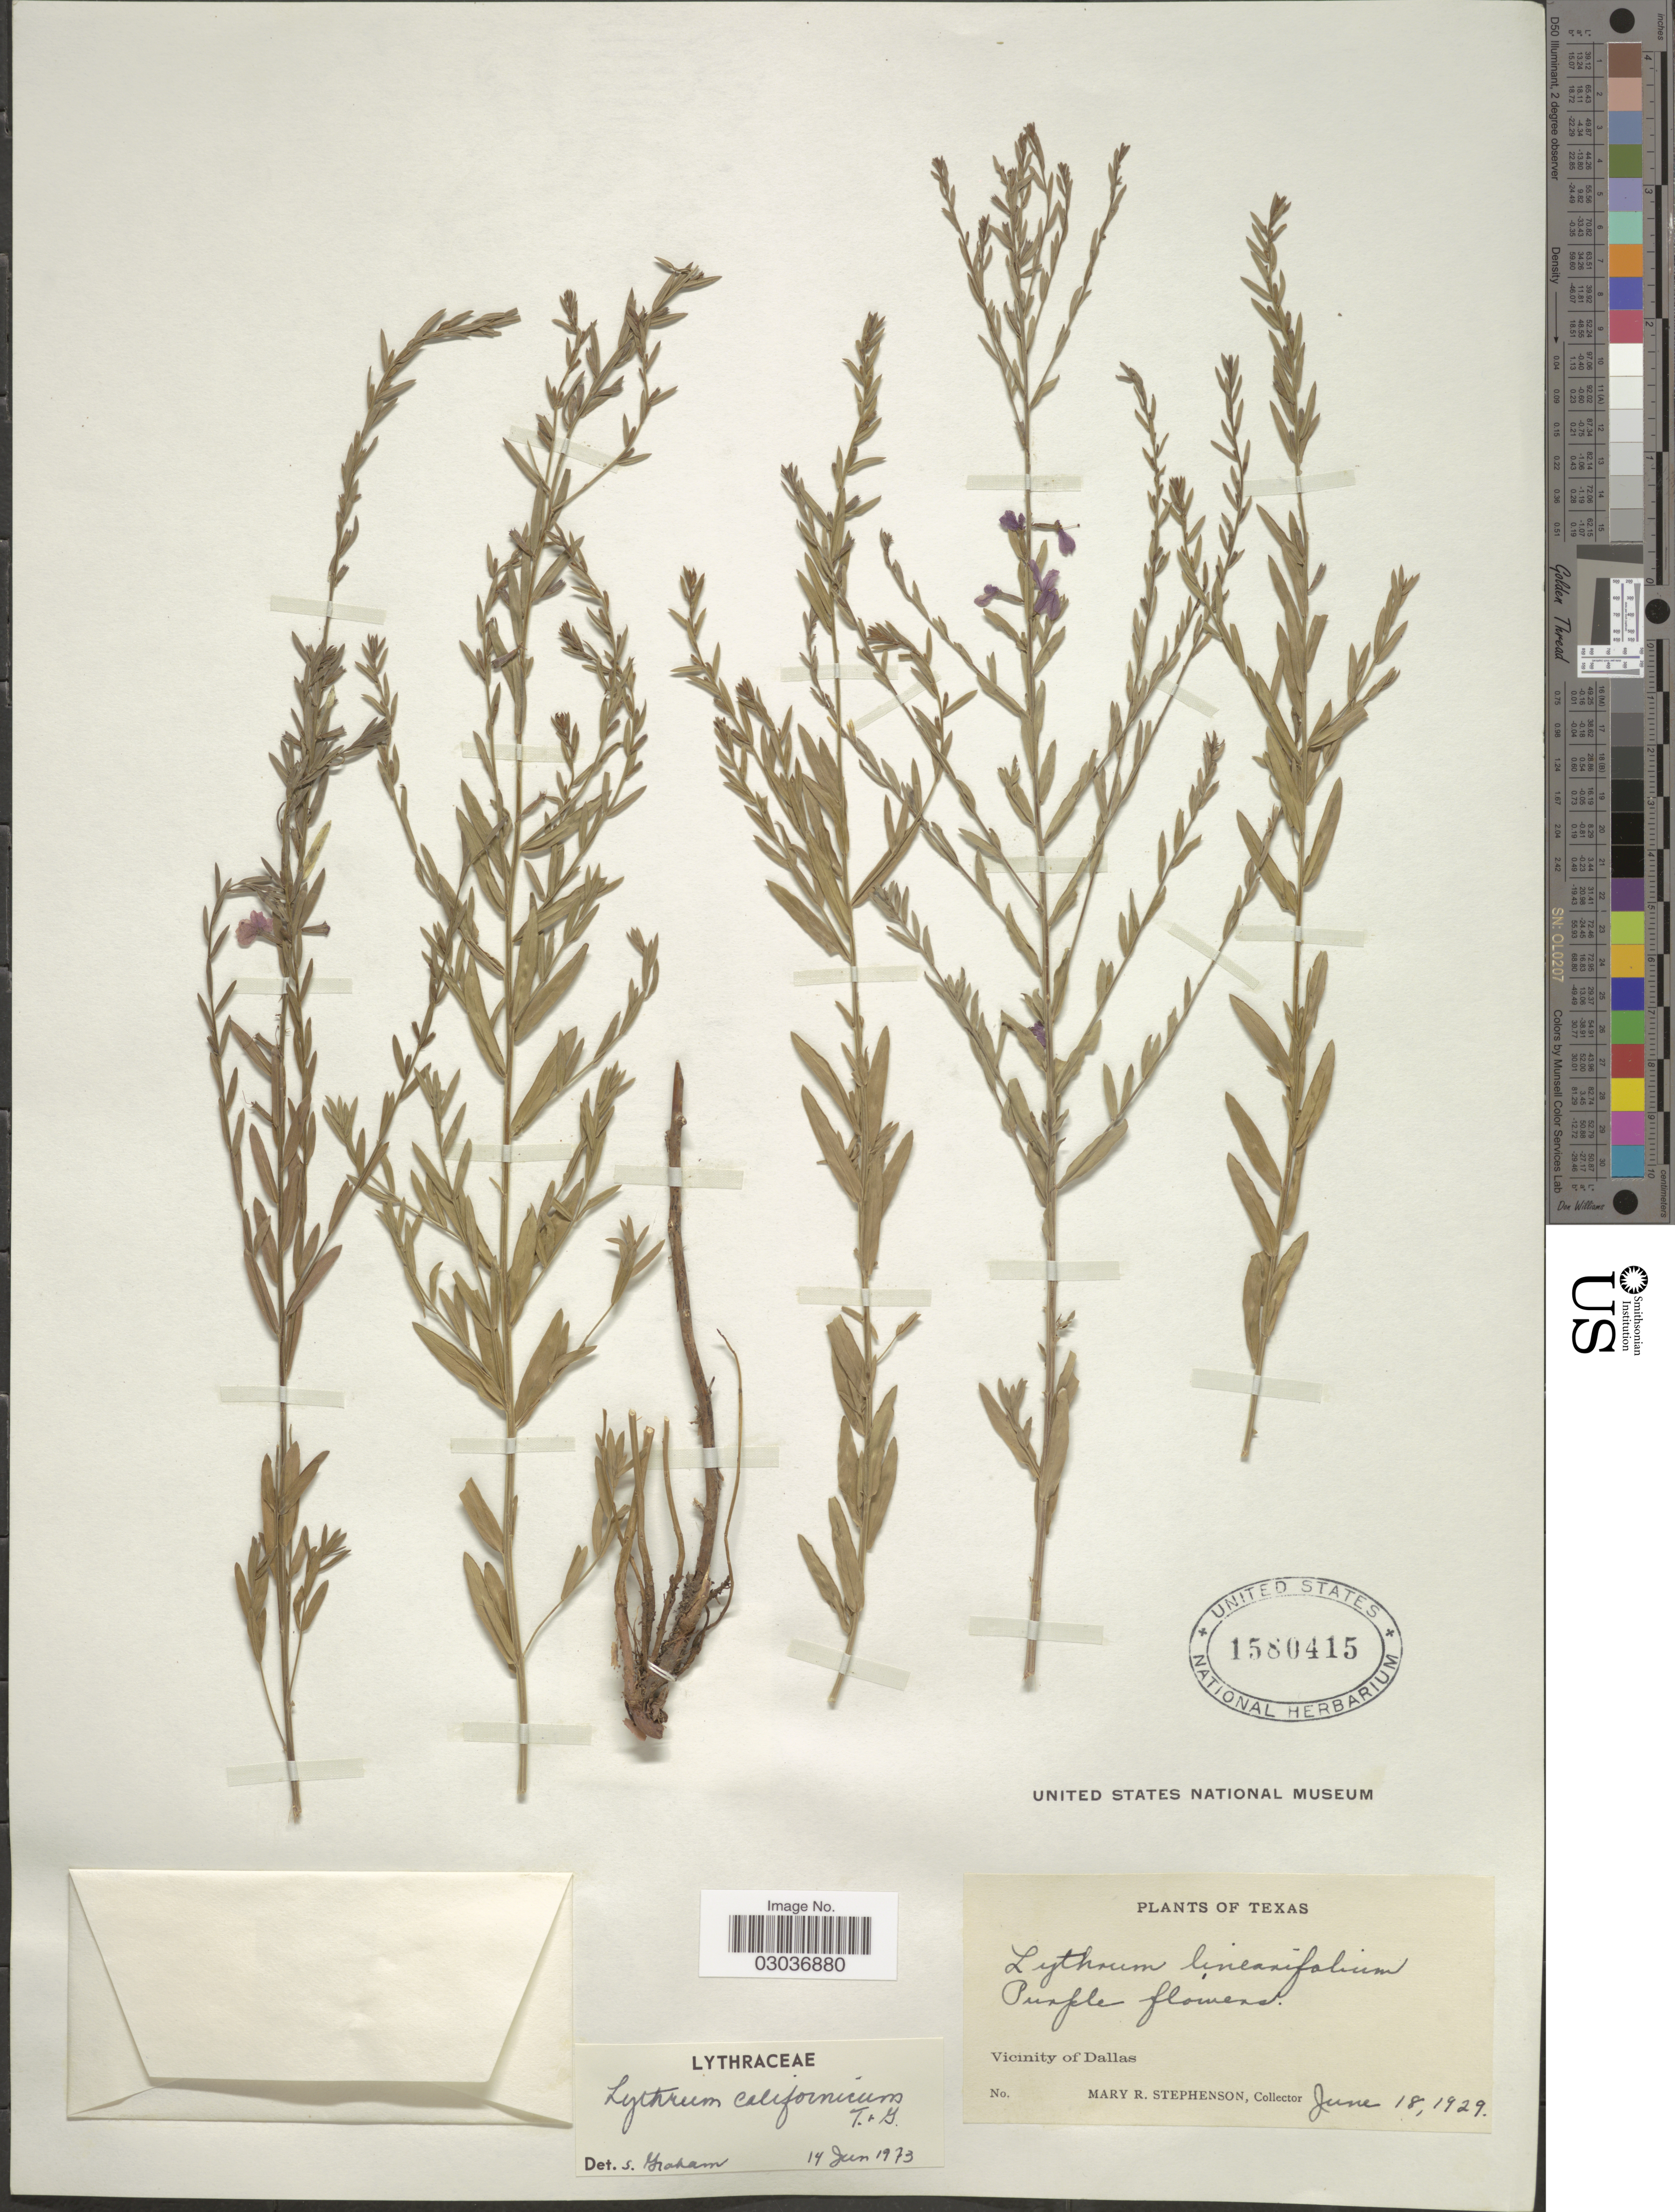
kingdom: Plantae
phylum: Tracheophyta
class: Magnoliopsida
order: Myrtales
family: Lythraceae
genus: Lythrum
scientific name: Lythrum californicum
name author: Torr. & A. Gray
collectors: M. Stephenson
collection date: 1929-06-18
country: United States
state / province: Texas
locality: Vicinity of Dallas.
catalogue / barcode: US 1580415